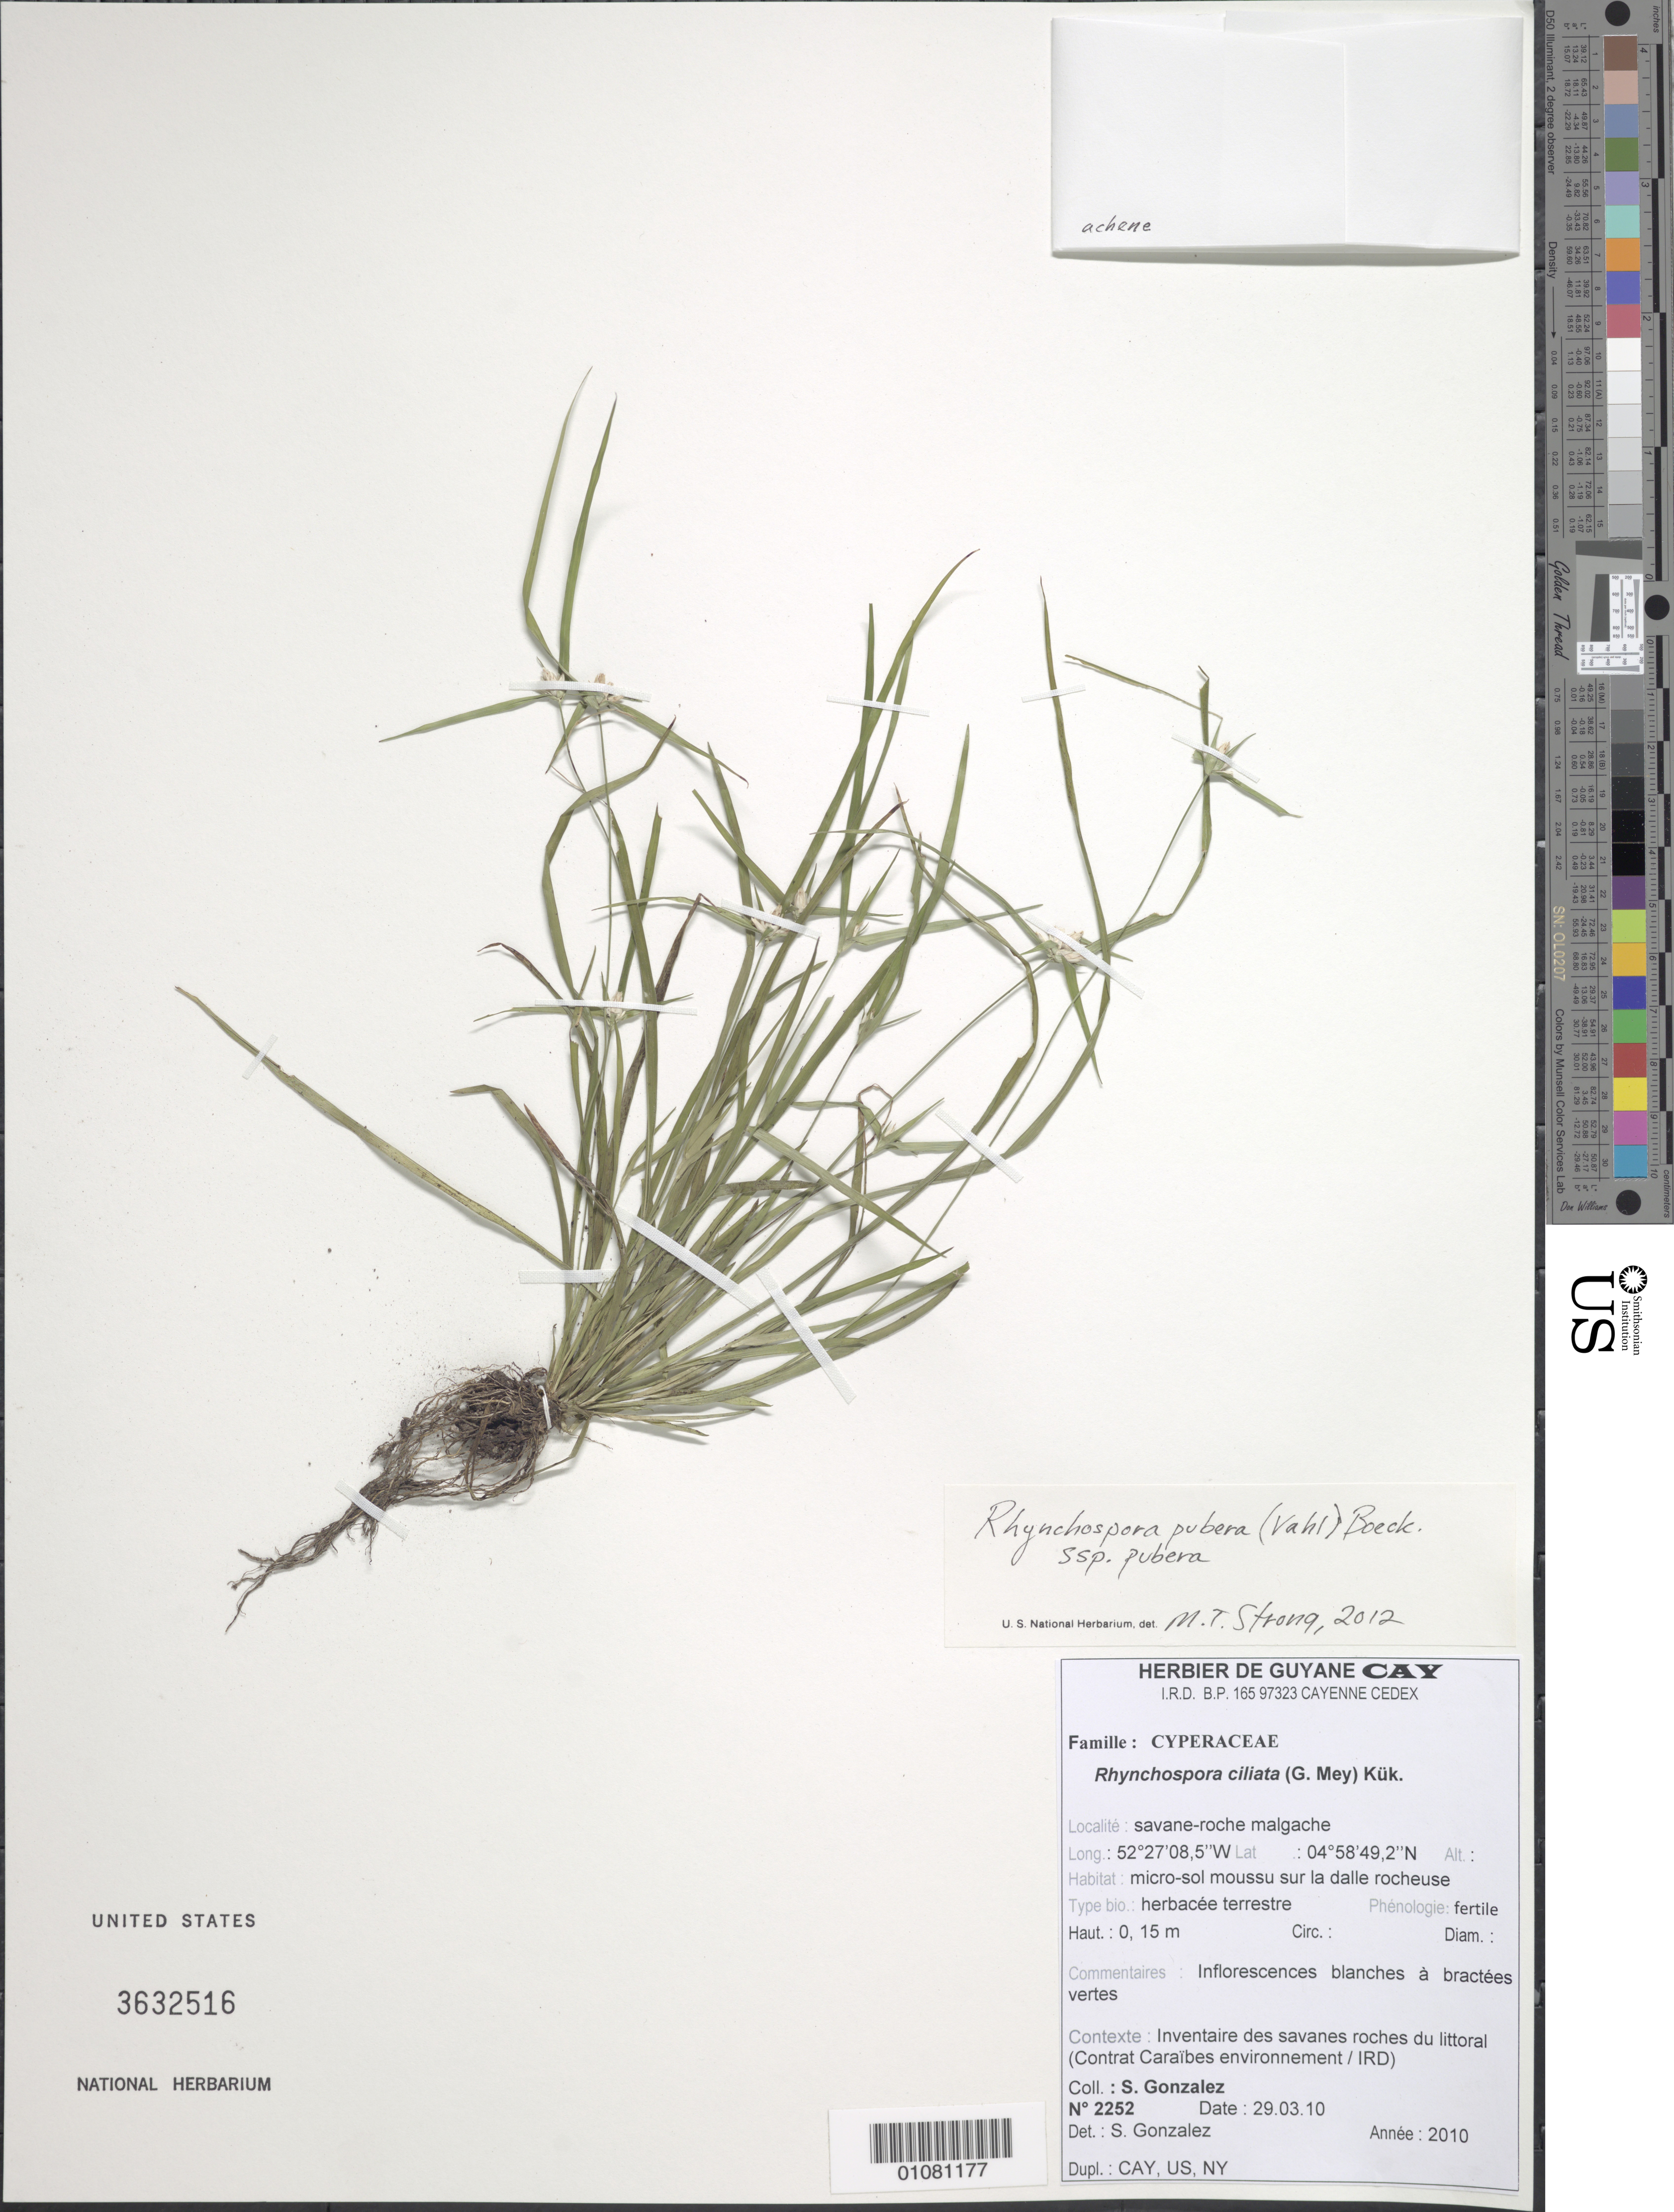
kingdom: Plantae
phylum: Tracheophyta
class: Liliopsida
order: Poales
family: Cyperaceae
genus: Rhynchospora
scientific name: Rhynchospora pubera subsp. pubera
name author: (Vahl) Boeckeler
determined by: Strong, M. T., (US), Smithsonian Institution - National Museum of Natural History (UNITED STATES)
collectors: S. Gonzalez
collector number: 2252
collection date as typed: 29-Mar-10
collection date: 1910-03-29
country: French Guiana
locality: Savane Roche Malgache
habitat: Micro-sol moussu sur la dalle rocheuse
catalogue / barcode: US 3632516